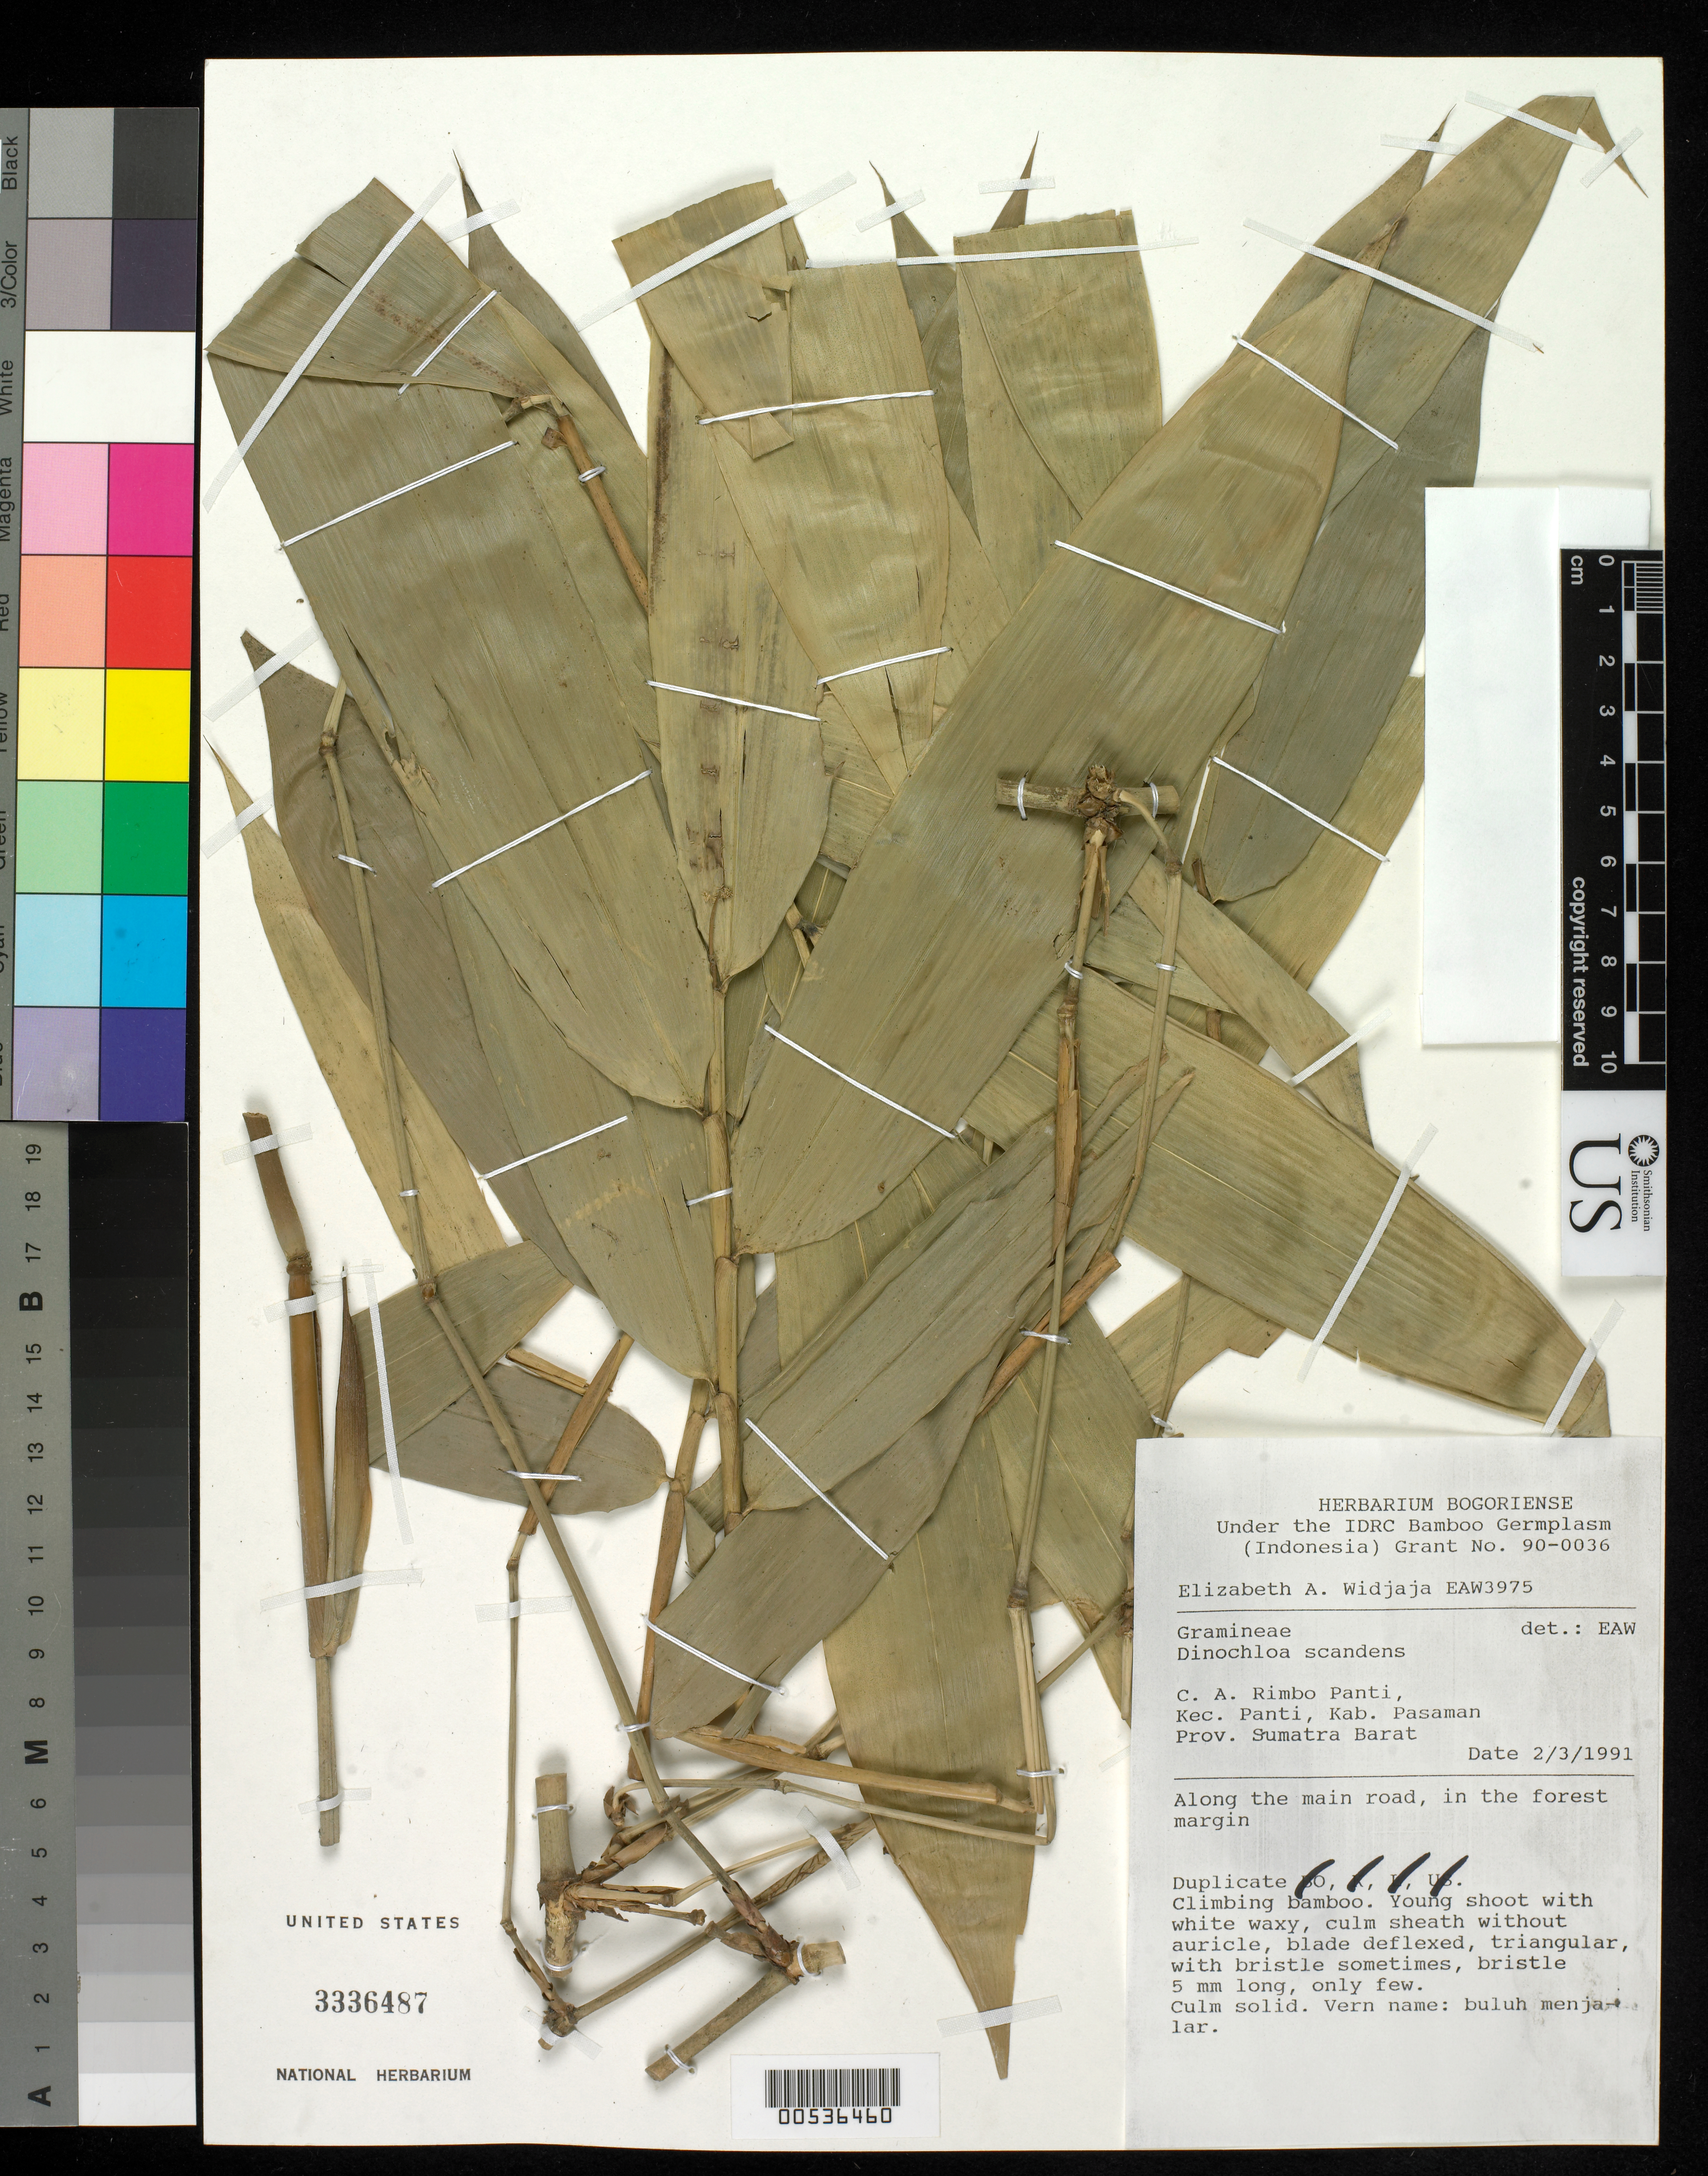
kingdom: Plantae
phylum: Tracheophyta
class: Liliopsida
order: Poales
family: Poaceae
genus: Dinochloa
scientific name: Dinochloa scandens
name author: (Blume ex Nees) Kuntze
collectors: E. A. Widjaja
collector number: Eaw3975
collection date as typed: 02 Mar 1991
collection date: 1991-03-02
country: Indonesia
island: Sumatra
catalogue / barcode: US 3336487